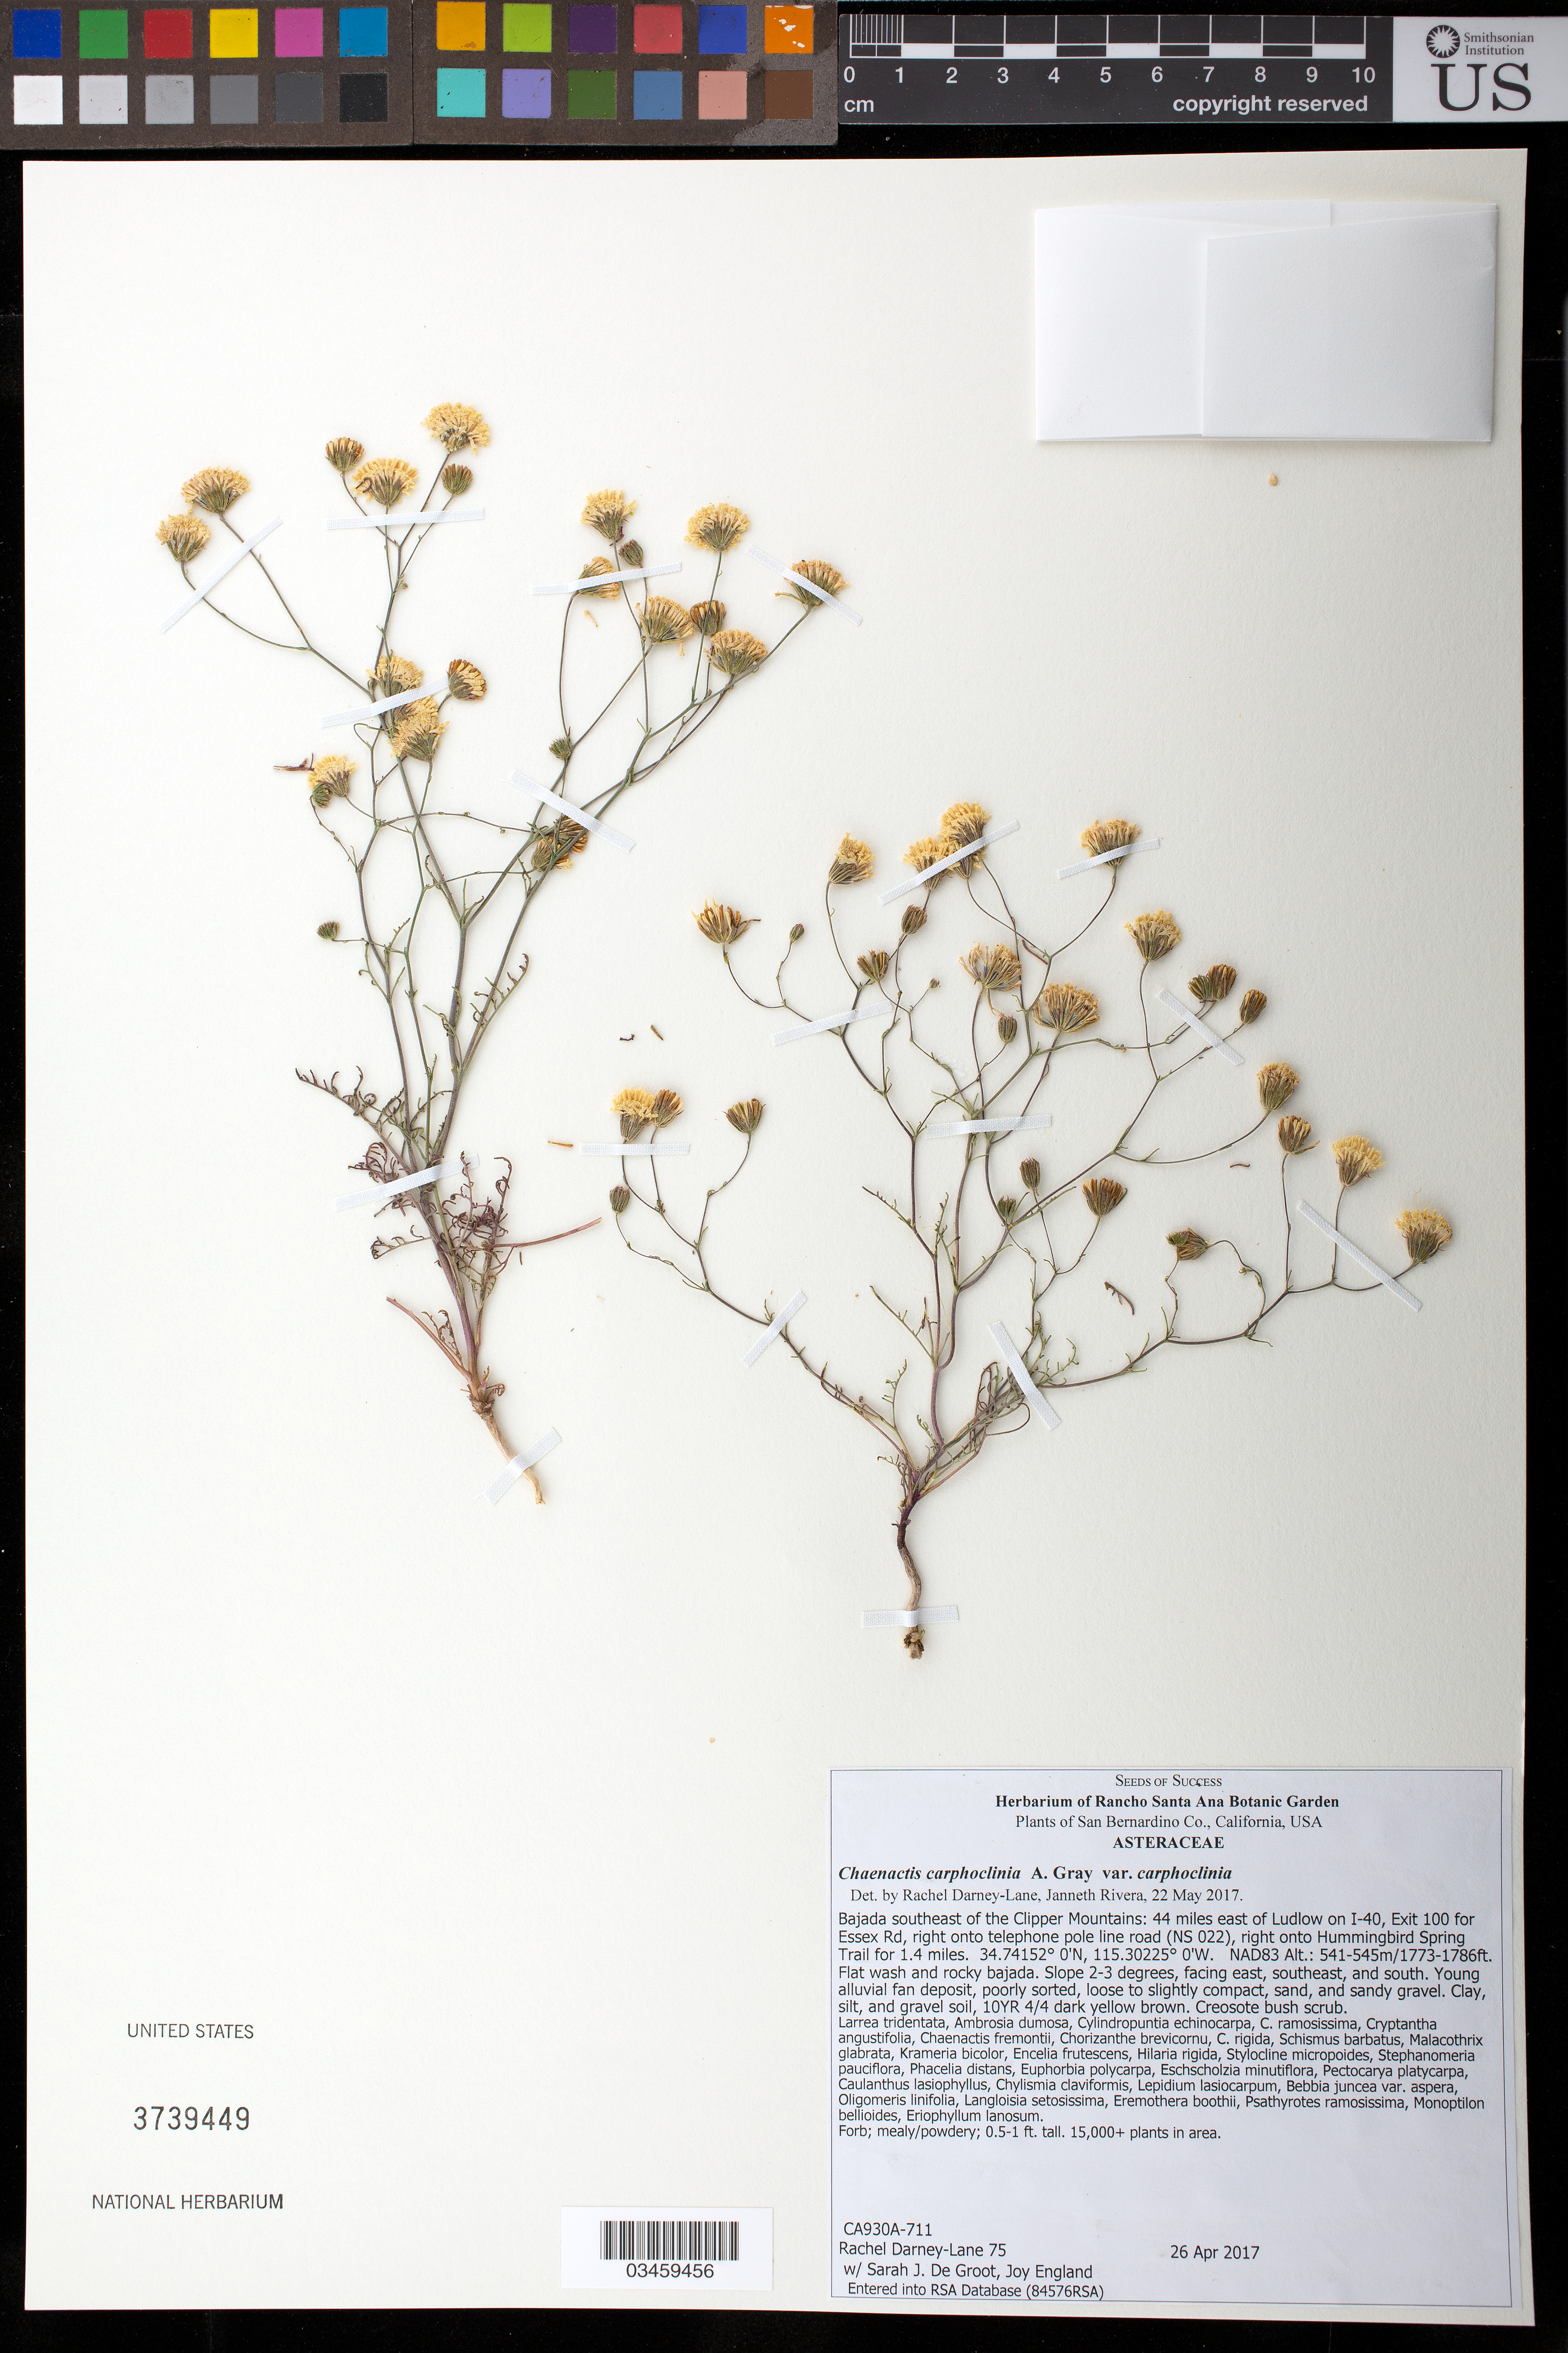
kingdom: Plantae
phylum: Tracheophyta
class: Magnoliopsida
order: Asterales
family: Asteraceae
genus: Chaenactis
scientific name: Chaenactis carphoclinia var. carphoclinia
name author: A. Gray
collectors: R. Darney-Lane, S. De Groot & J. England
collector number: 75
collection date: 2017-04-26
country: United States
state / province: California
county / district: San Bernardino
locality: Bajada SE of the Clipper Mts, 44 mi E of Ludlow on I-40, exit 100 forEssex Rd, right onto telephone pole line road NS 022, right onto Hummingbird Spring Trail for 1.4 mi.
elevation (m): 541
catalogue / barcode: US 3739449